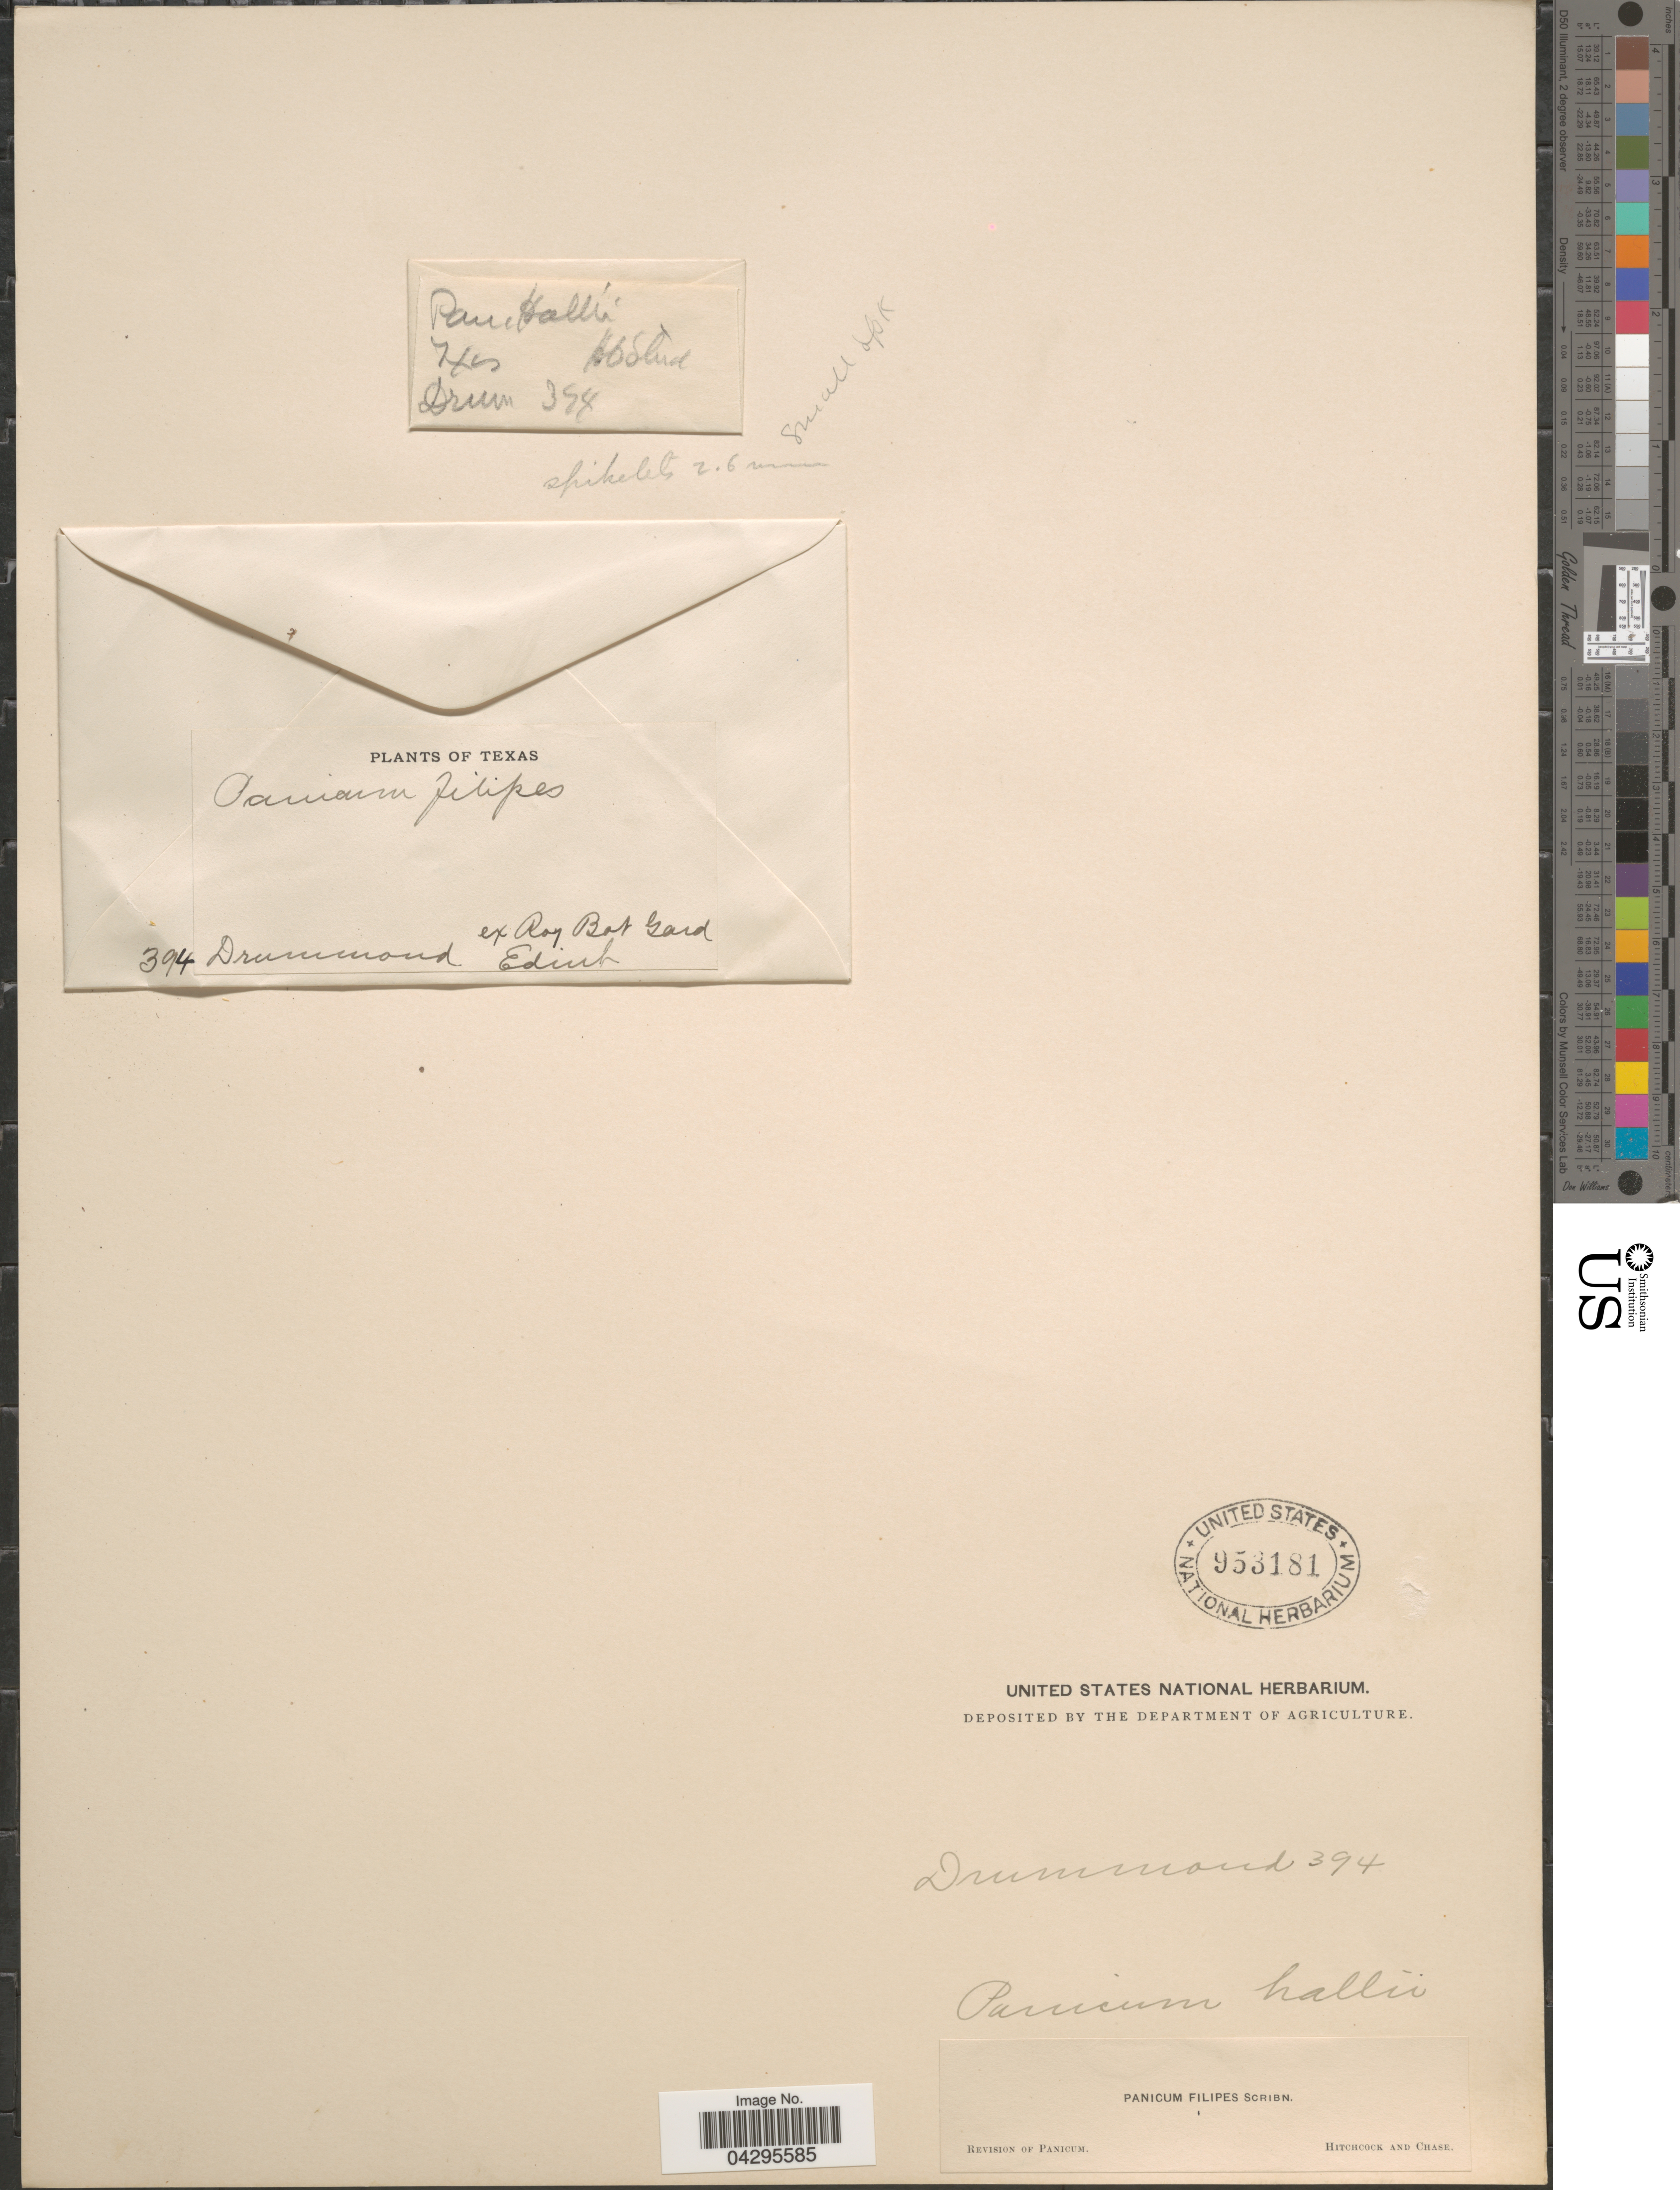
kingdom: Plantae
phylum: Tracheophyta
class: Liliopsida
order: Poales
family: Poaceae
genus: Panicum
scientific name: Panicum hallii var. felipes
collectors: -. Drummond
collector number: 394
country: United States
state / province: Texas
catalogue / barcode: US 953181